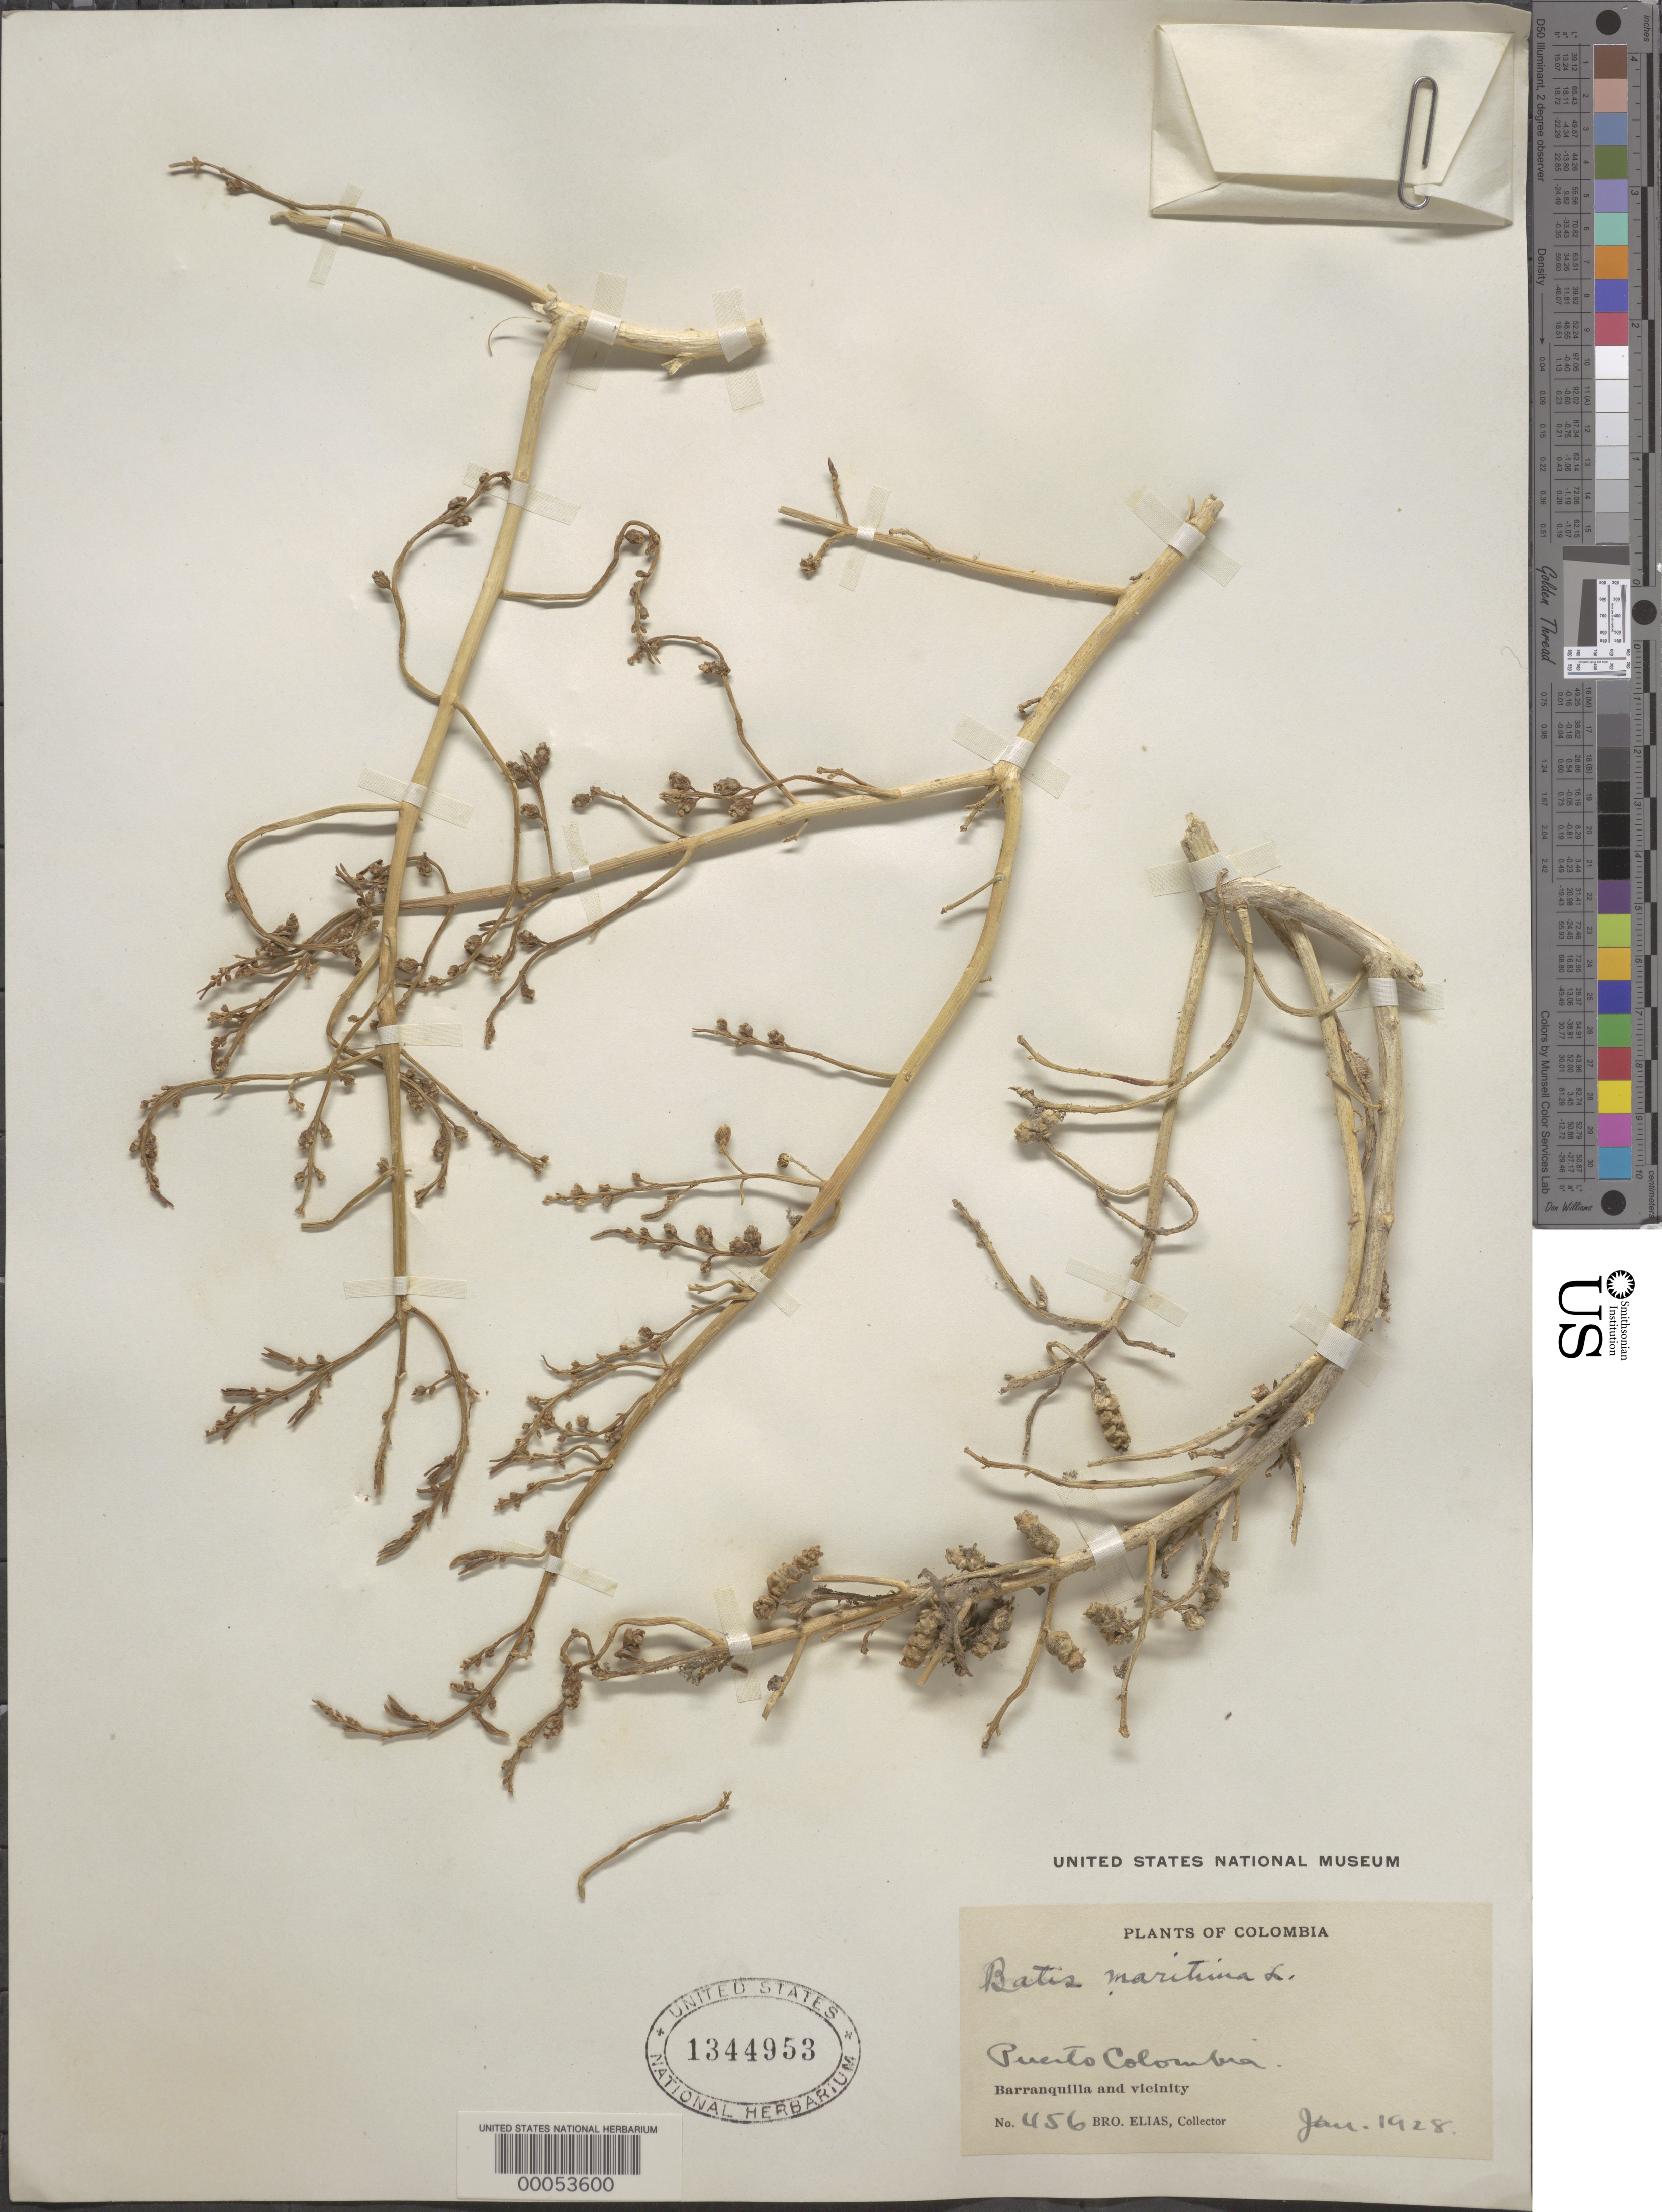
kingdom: Plantae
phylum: Tracheophyta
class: Magnoliopsida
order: Brassicales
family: Bataceae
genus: Batis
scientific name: Batis maritima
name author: L.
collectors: Bro. Elias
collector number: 456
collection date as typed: Jan 1928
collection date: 1928-01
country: Colombia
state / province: Atlántico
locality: Puerto Colombia, Barranquilla and vicinity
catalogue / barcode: US 1344953